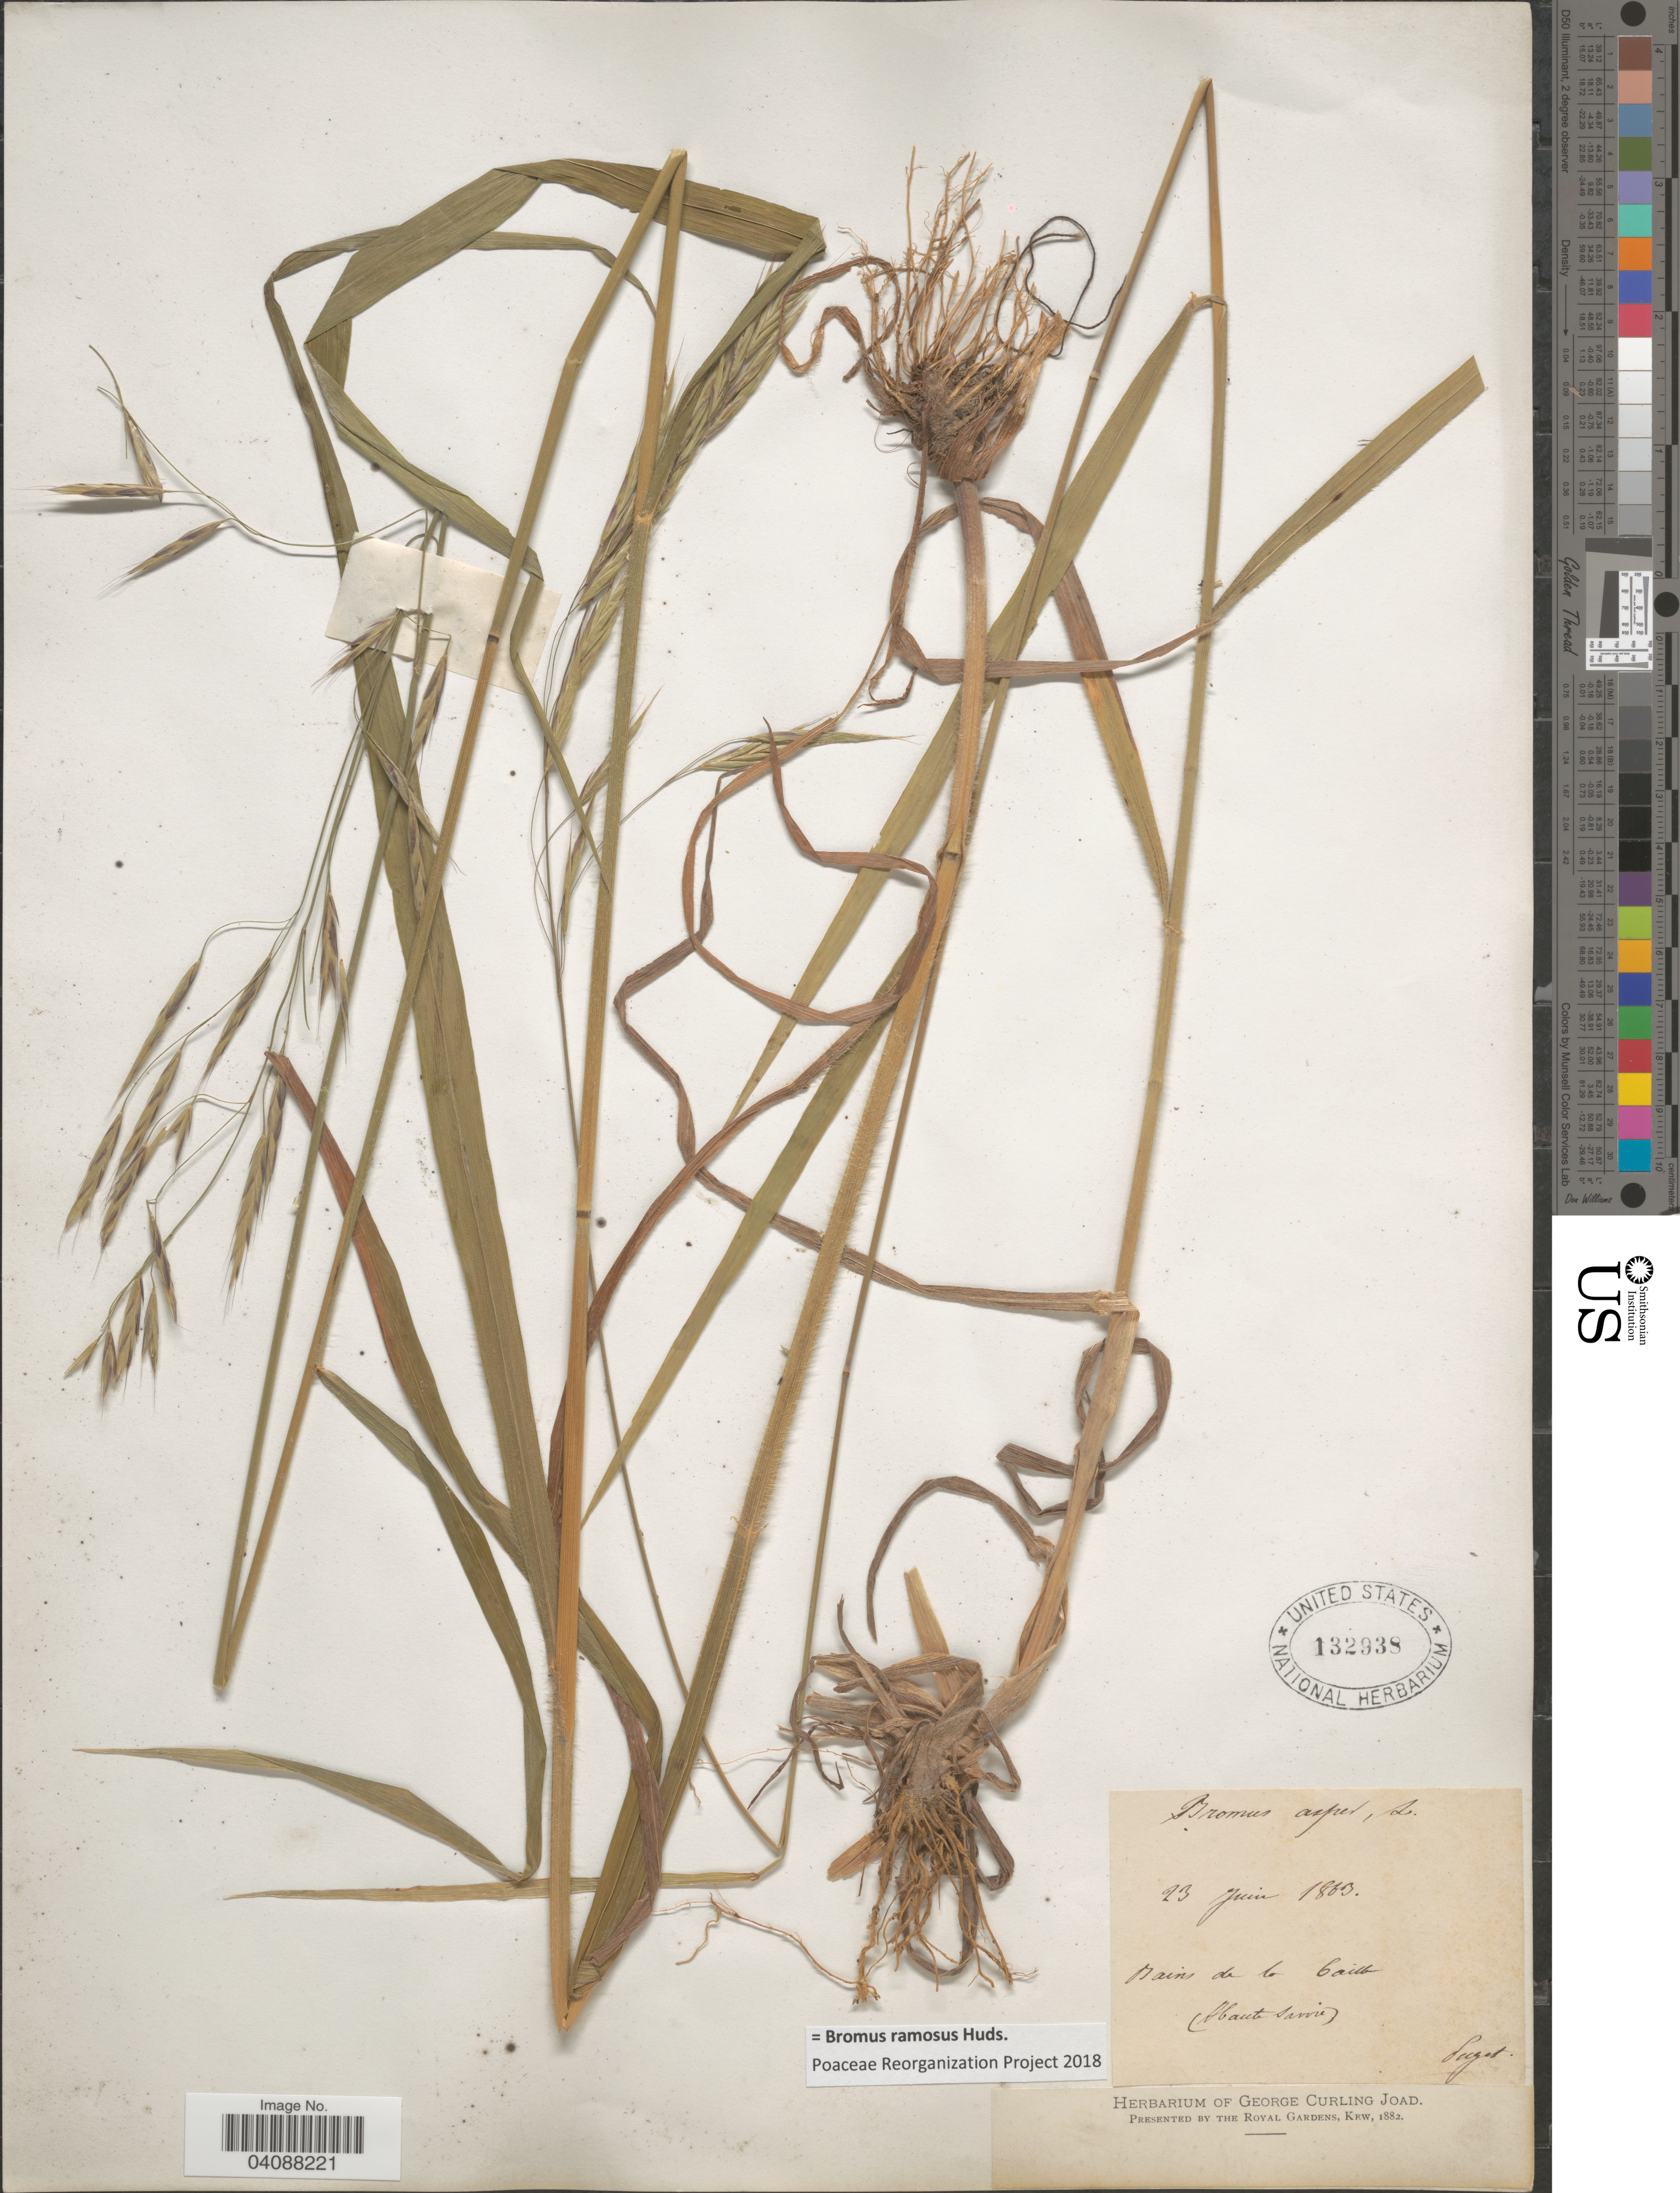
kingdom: Plantae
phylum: Tracheophyta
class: Liliopsida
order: Poales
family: Poaceae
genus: Bromus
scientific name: Bromus ramosus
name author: Huds.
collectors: -. Puget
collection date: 1863-06-23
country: France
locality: Bains de la Caille. (Haute Savoie).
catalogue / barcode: US 132938